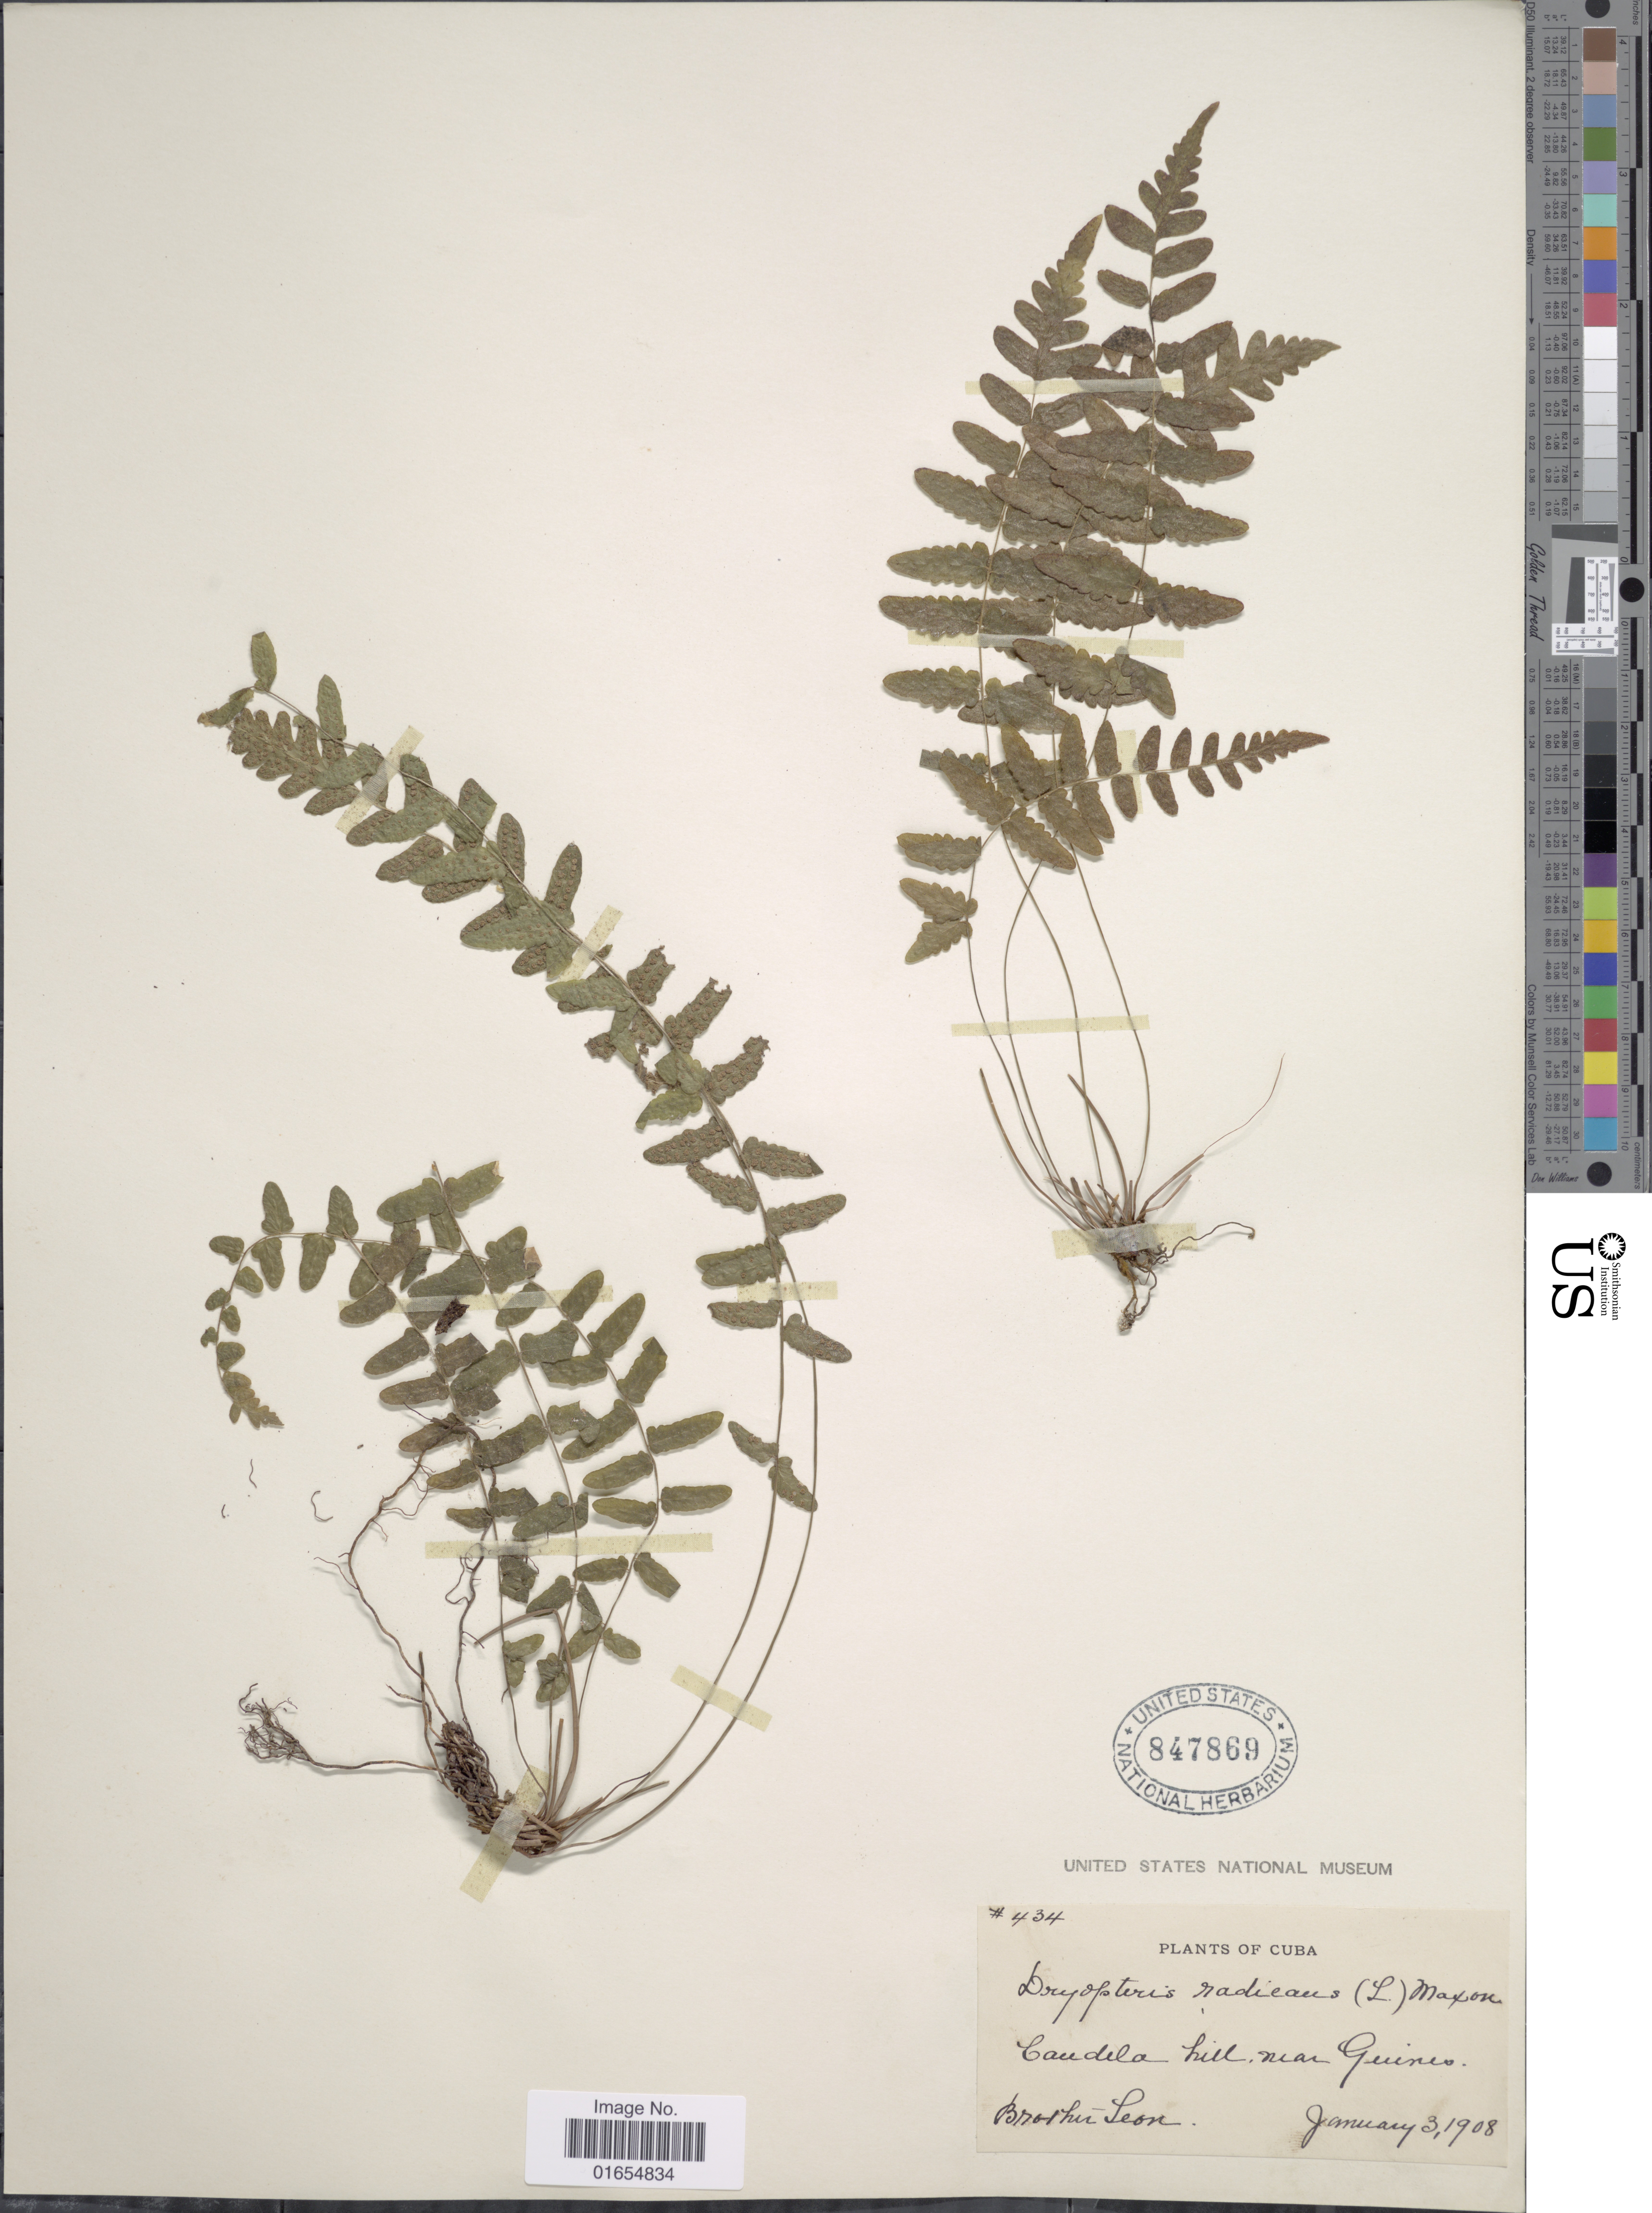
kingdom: Plantae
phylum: Tracheophyta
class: Polypodiopsida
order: Polypodiales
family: Thelypteridaceae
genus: Goniopteris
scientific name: Goniopteris reptans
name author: (J.F. Gmel.) C. Presl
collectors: Bro. León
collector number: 434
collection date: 1908-01-03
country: Cuba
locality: Candela hill, near Guines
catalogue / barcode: US 847869